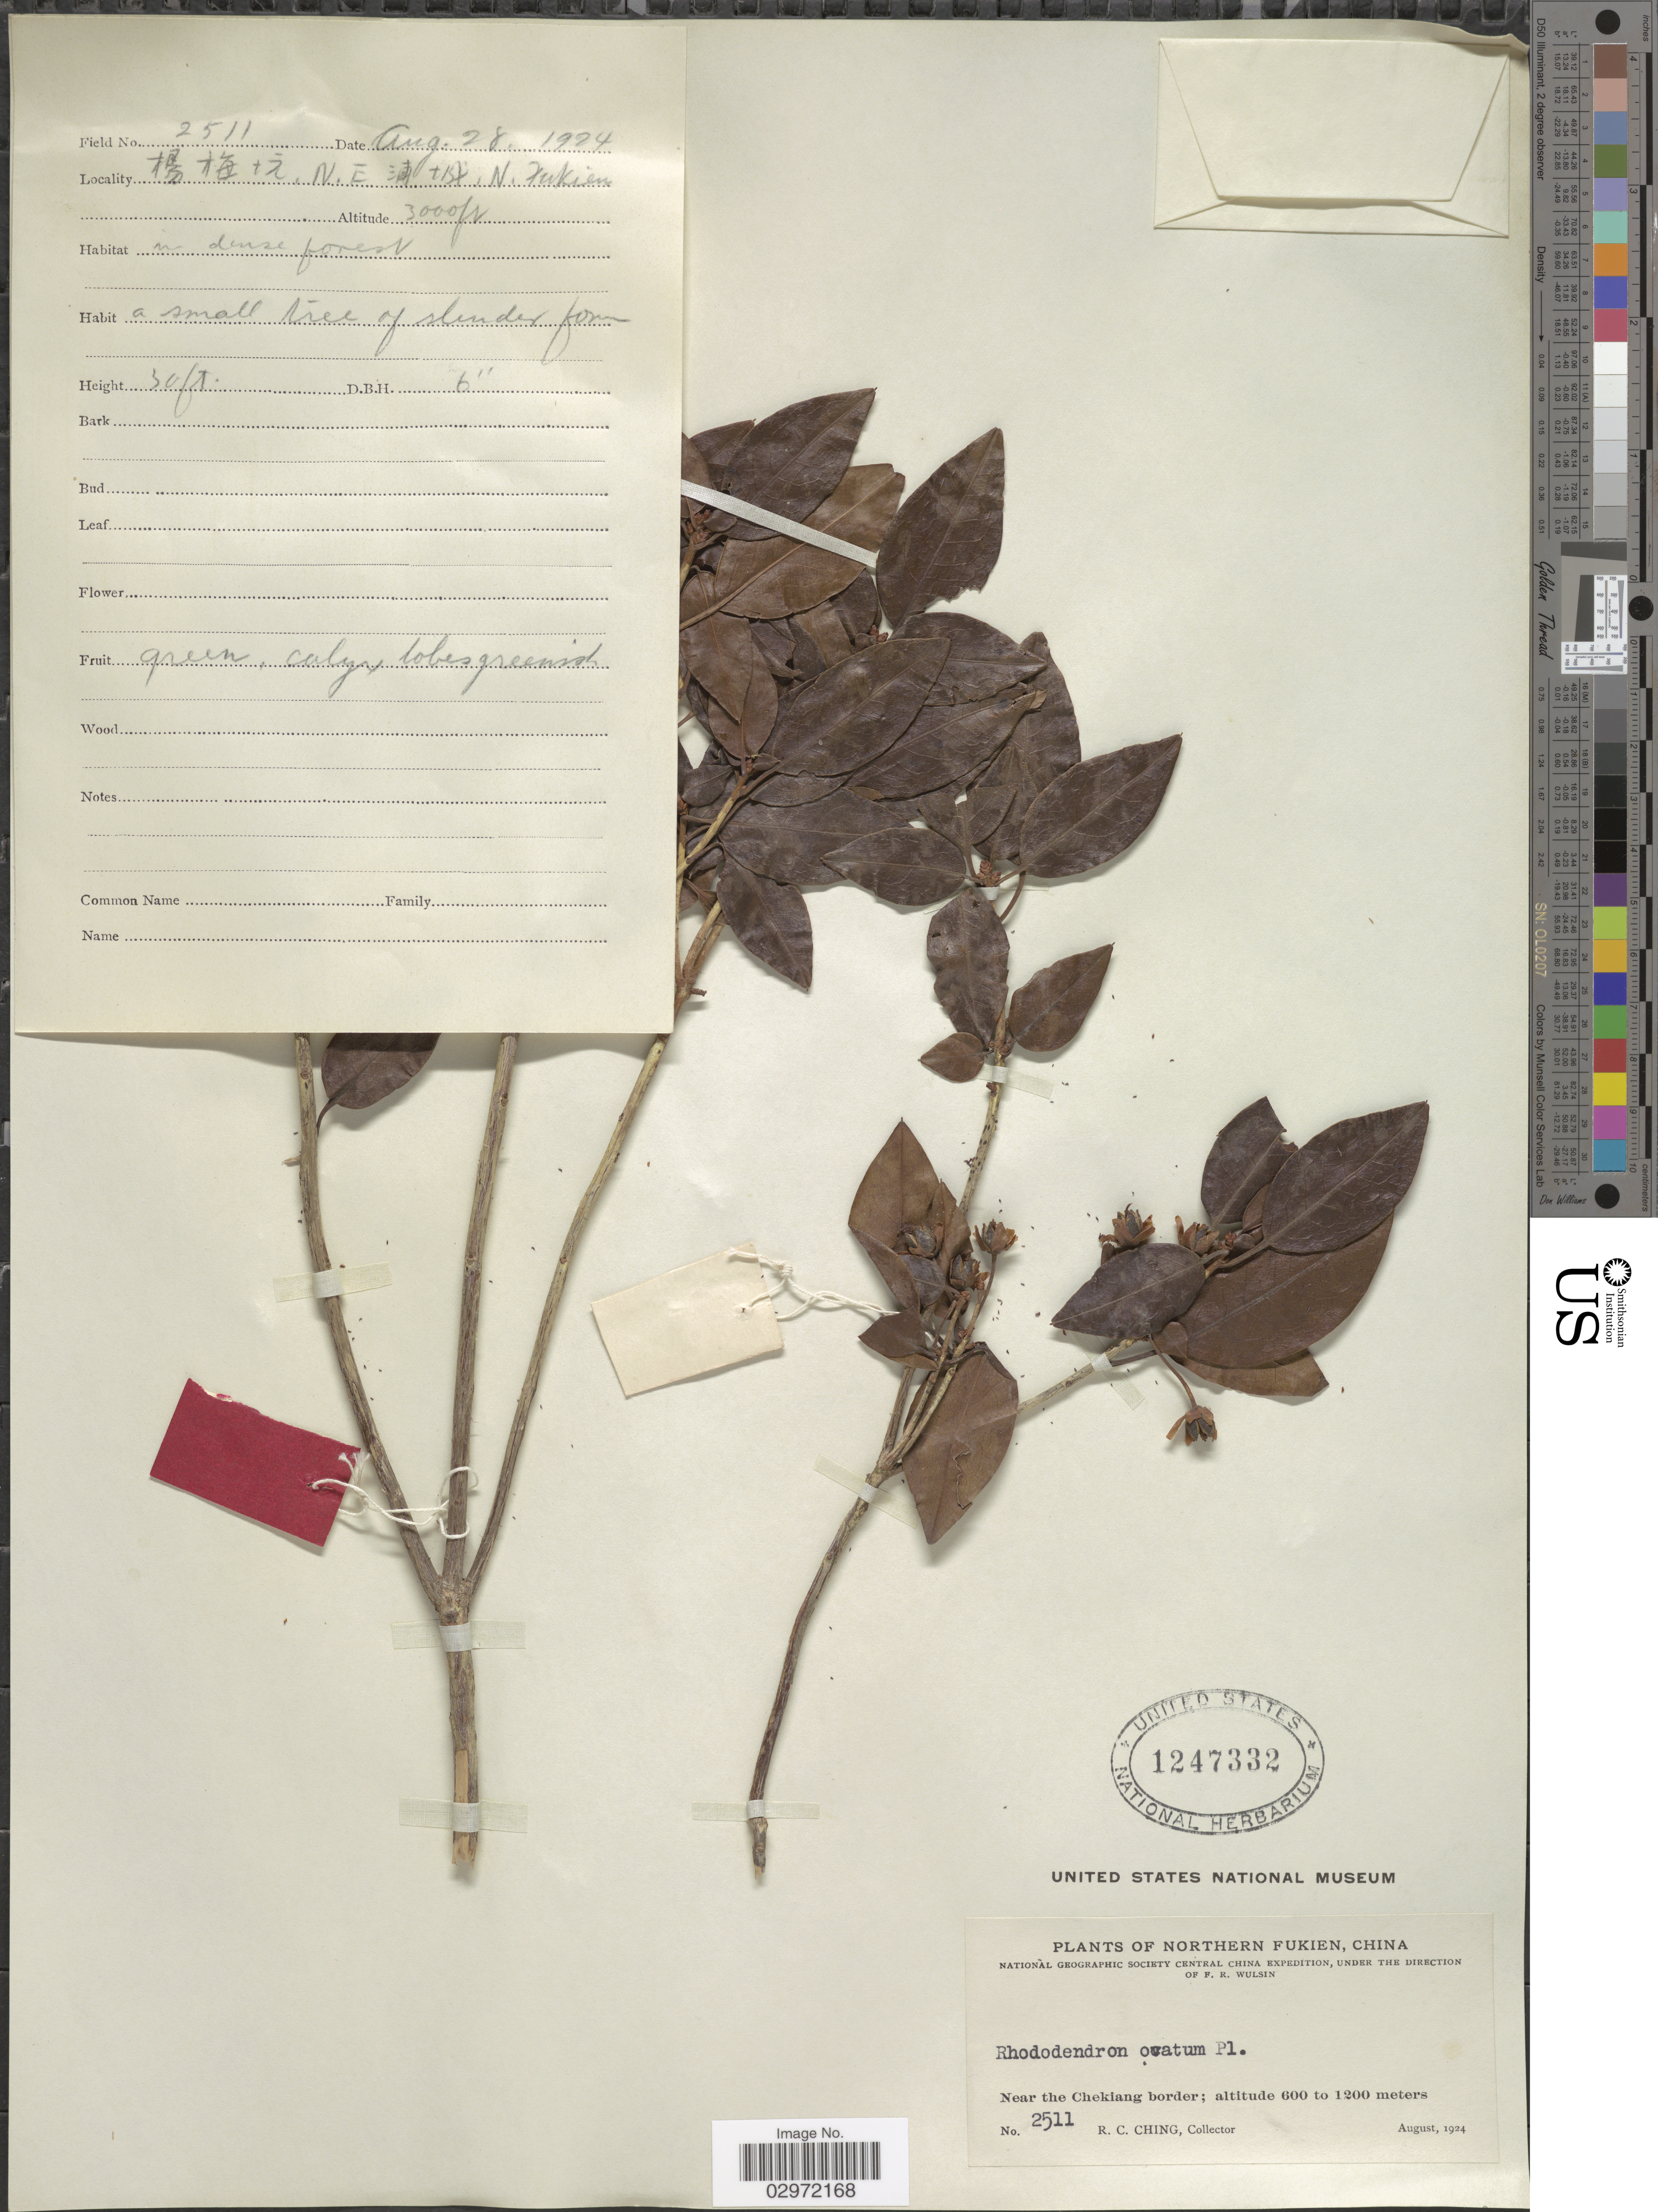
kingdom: Plantae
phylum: Tracheophyta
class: Magnoliopsida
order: Ericales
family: Ericaceae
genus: Rhododendron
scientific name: Rhododendron ovatum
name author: (Lindl.) Planch. ex Maxim.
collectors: R. C. Ching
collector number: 2511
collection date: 1924-08-28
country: China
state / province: Fujian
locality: Northern Fukien. Near the Chekiang border.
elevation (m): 914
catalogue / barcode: US 1247332